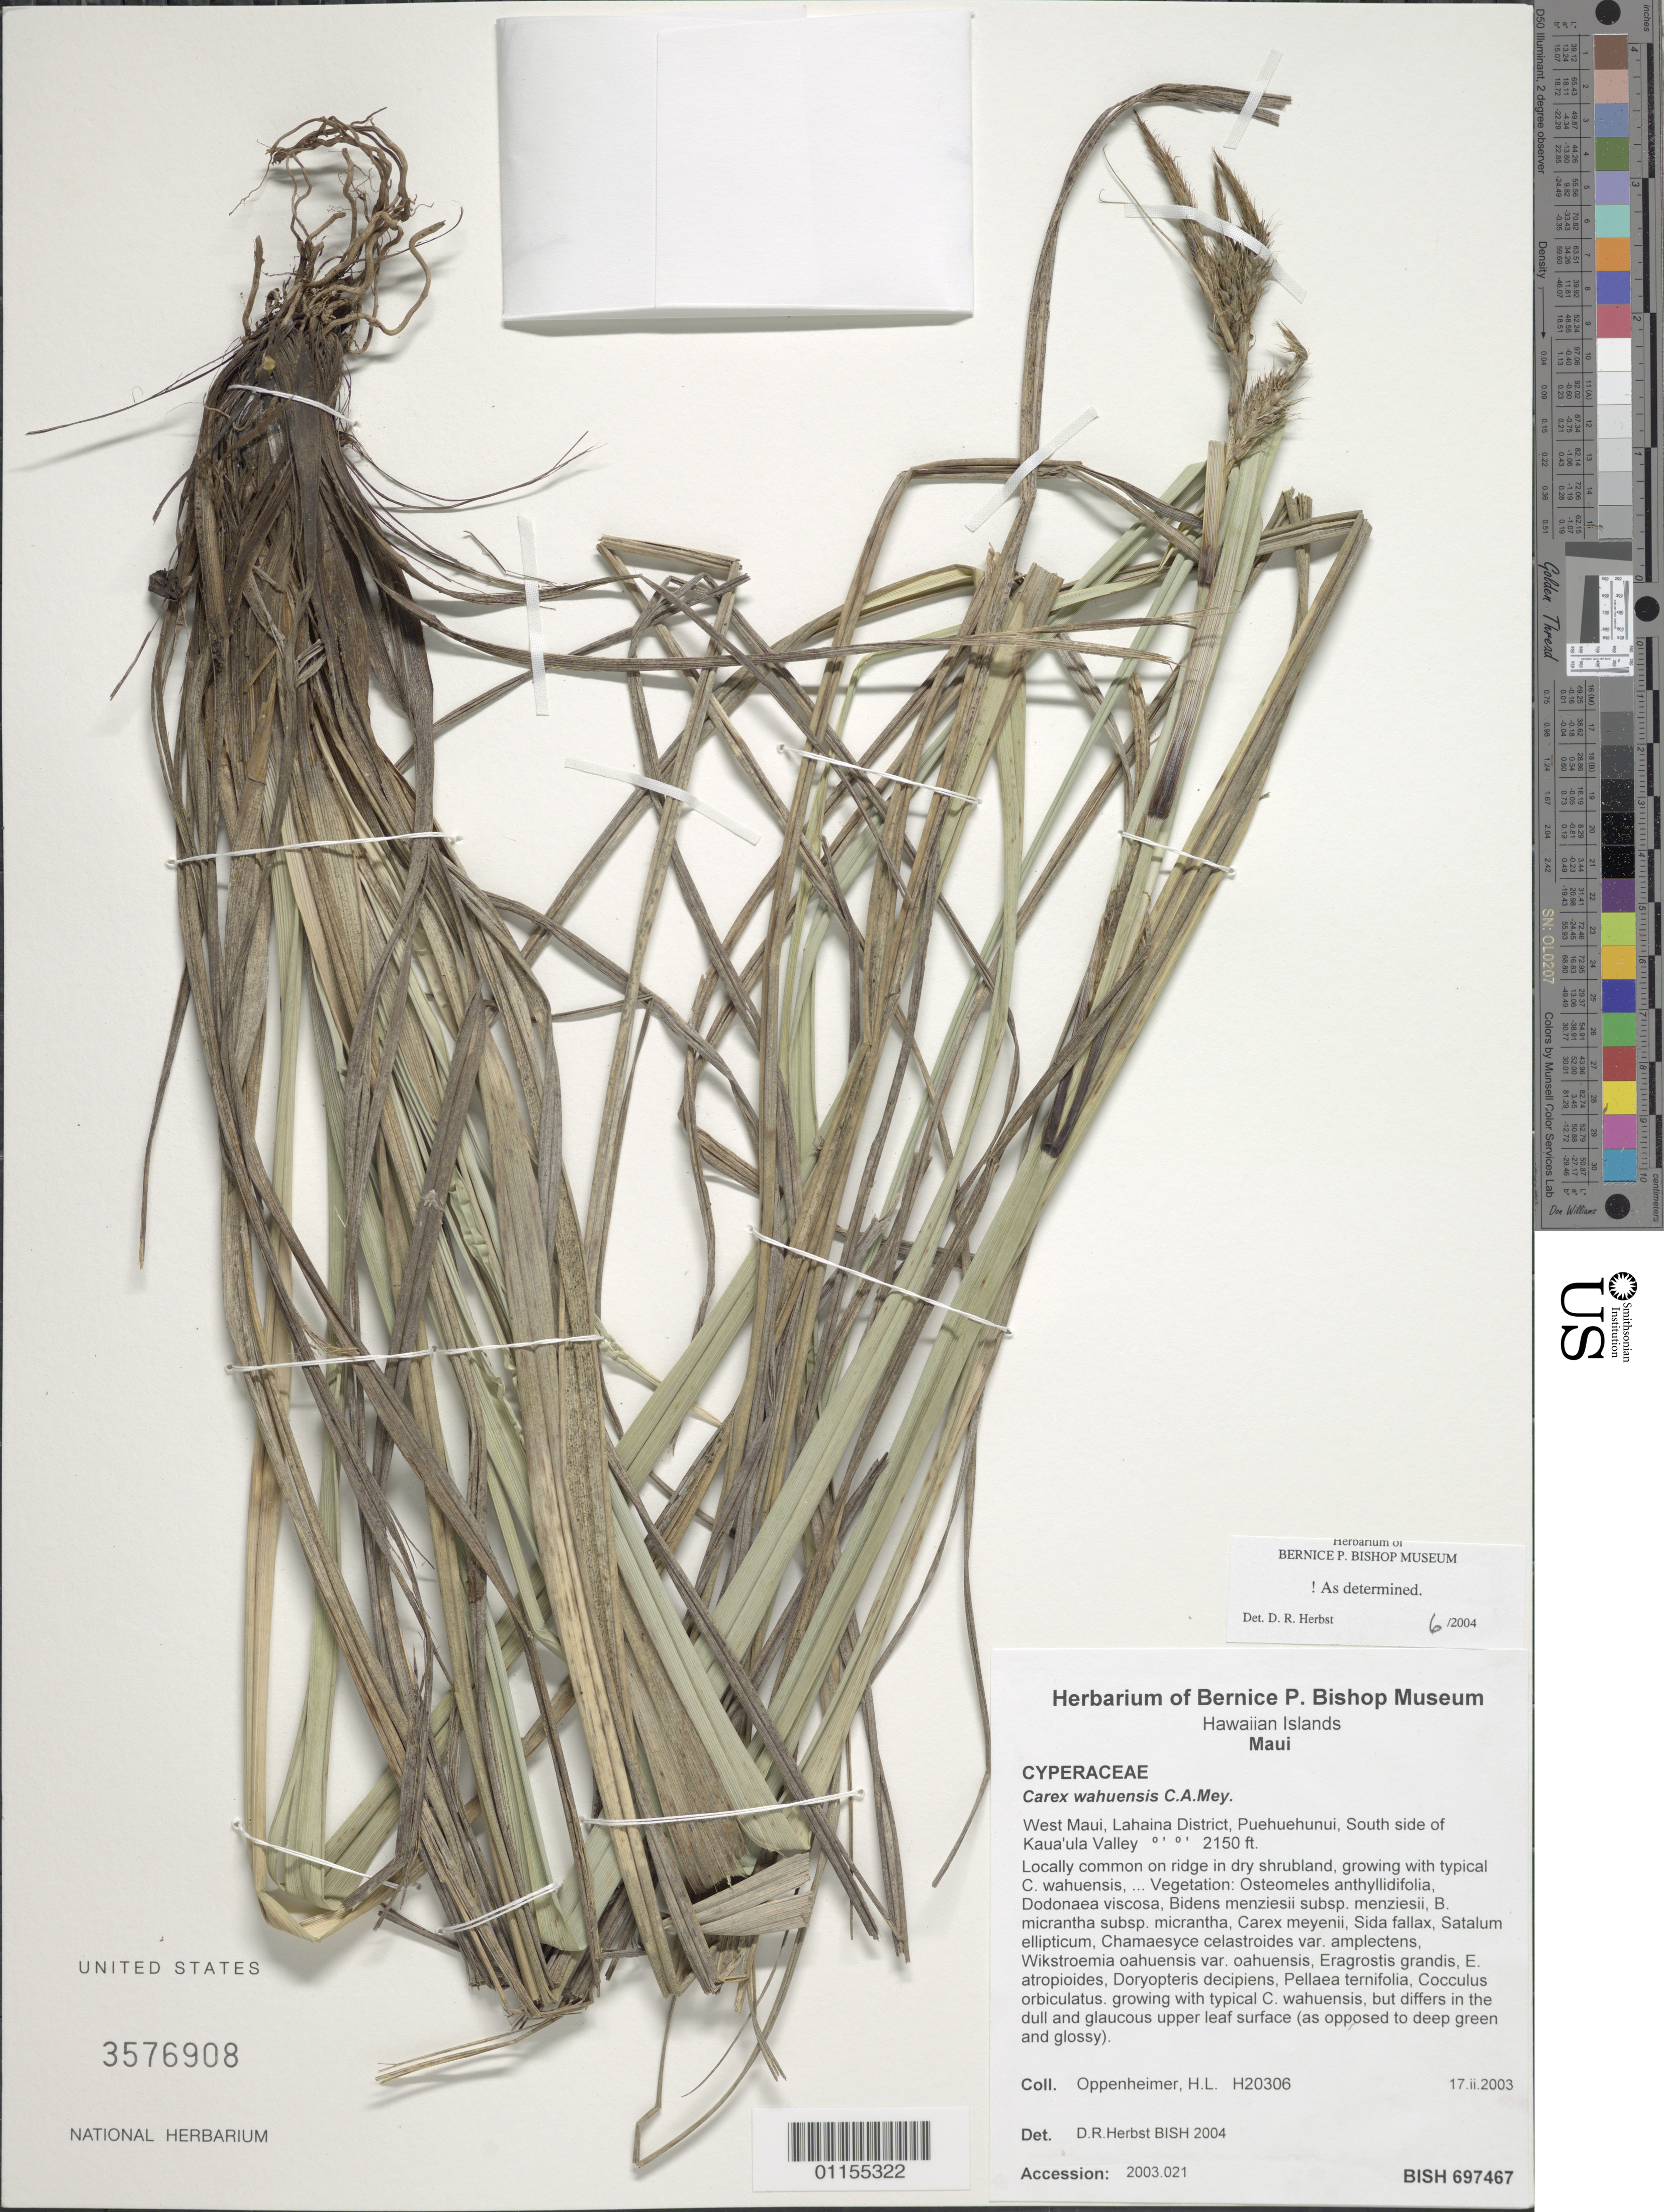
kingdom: Plantae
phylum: Tracheophyta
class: Liliopsida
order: Poales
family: Cyperaceae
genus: Carex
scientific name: Carex wahuensis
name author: C.A. Mey.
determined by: Herbst, D. R.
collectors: H. L. Oppenheimer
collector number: H20306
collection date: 2003-02-17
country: United States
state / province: Hawaii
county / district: Maui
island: Maui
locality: West Maui, Lahaina District, Puehuehunui, south side of Kaua'ula Valley.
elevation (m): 655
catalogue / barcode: US 3576908